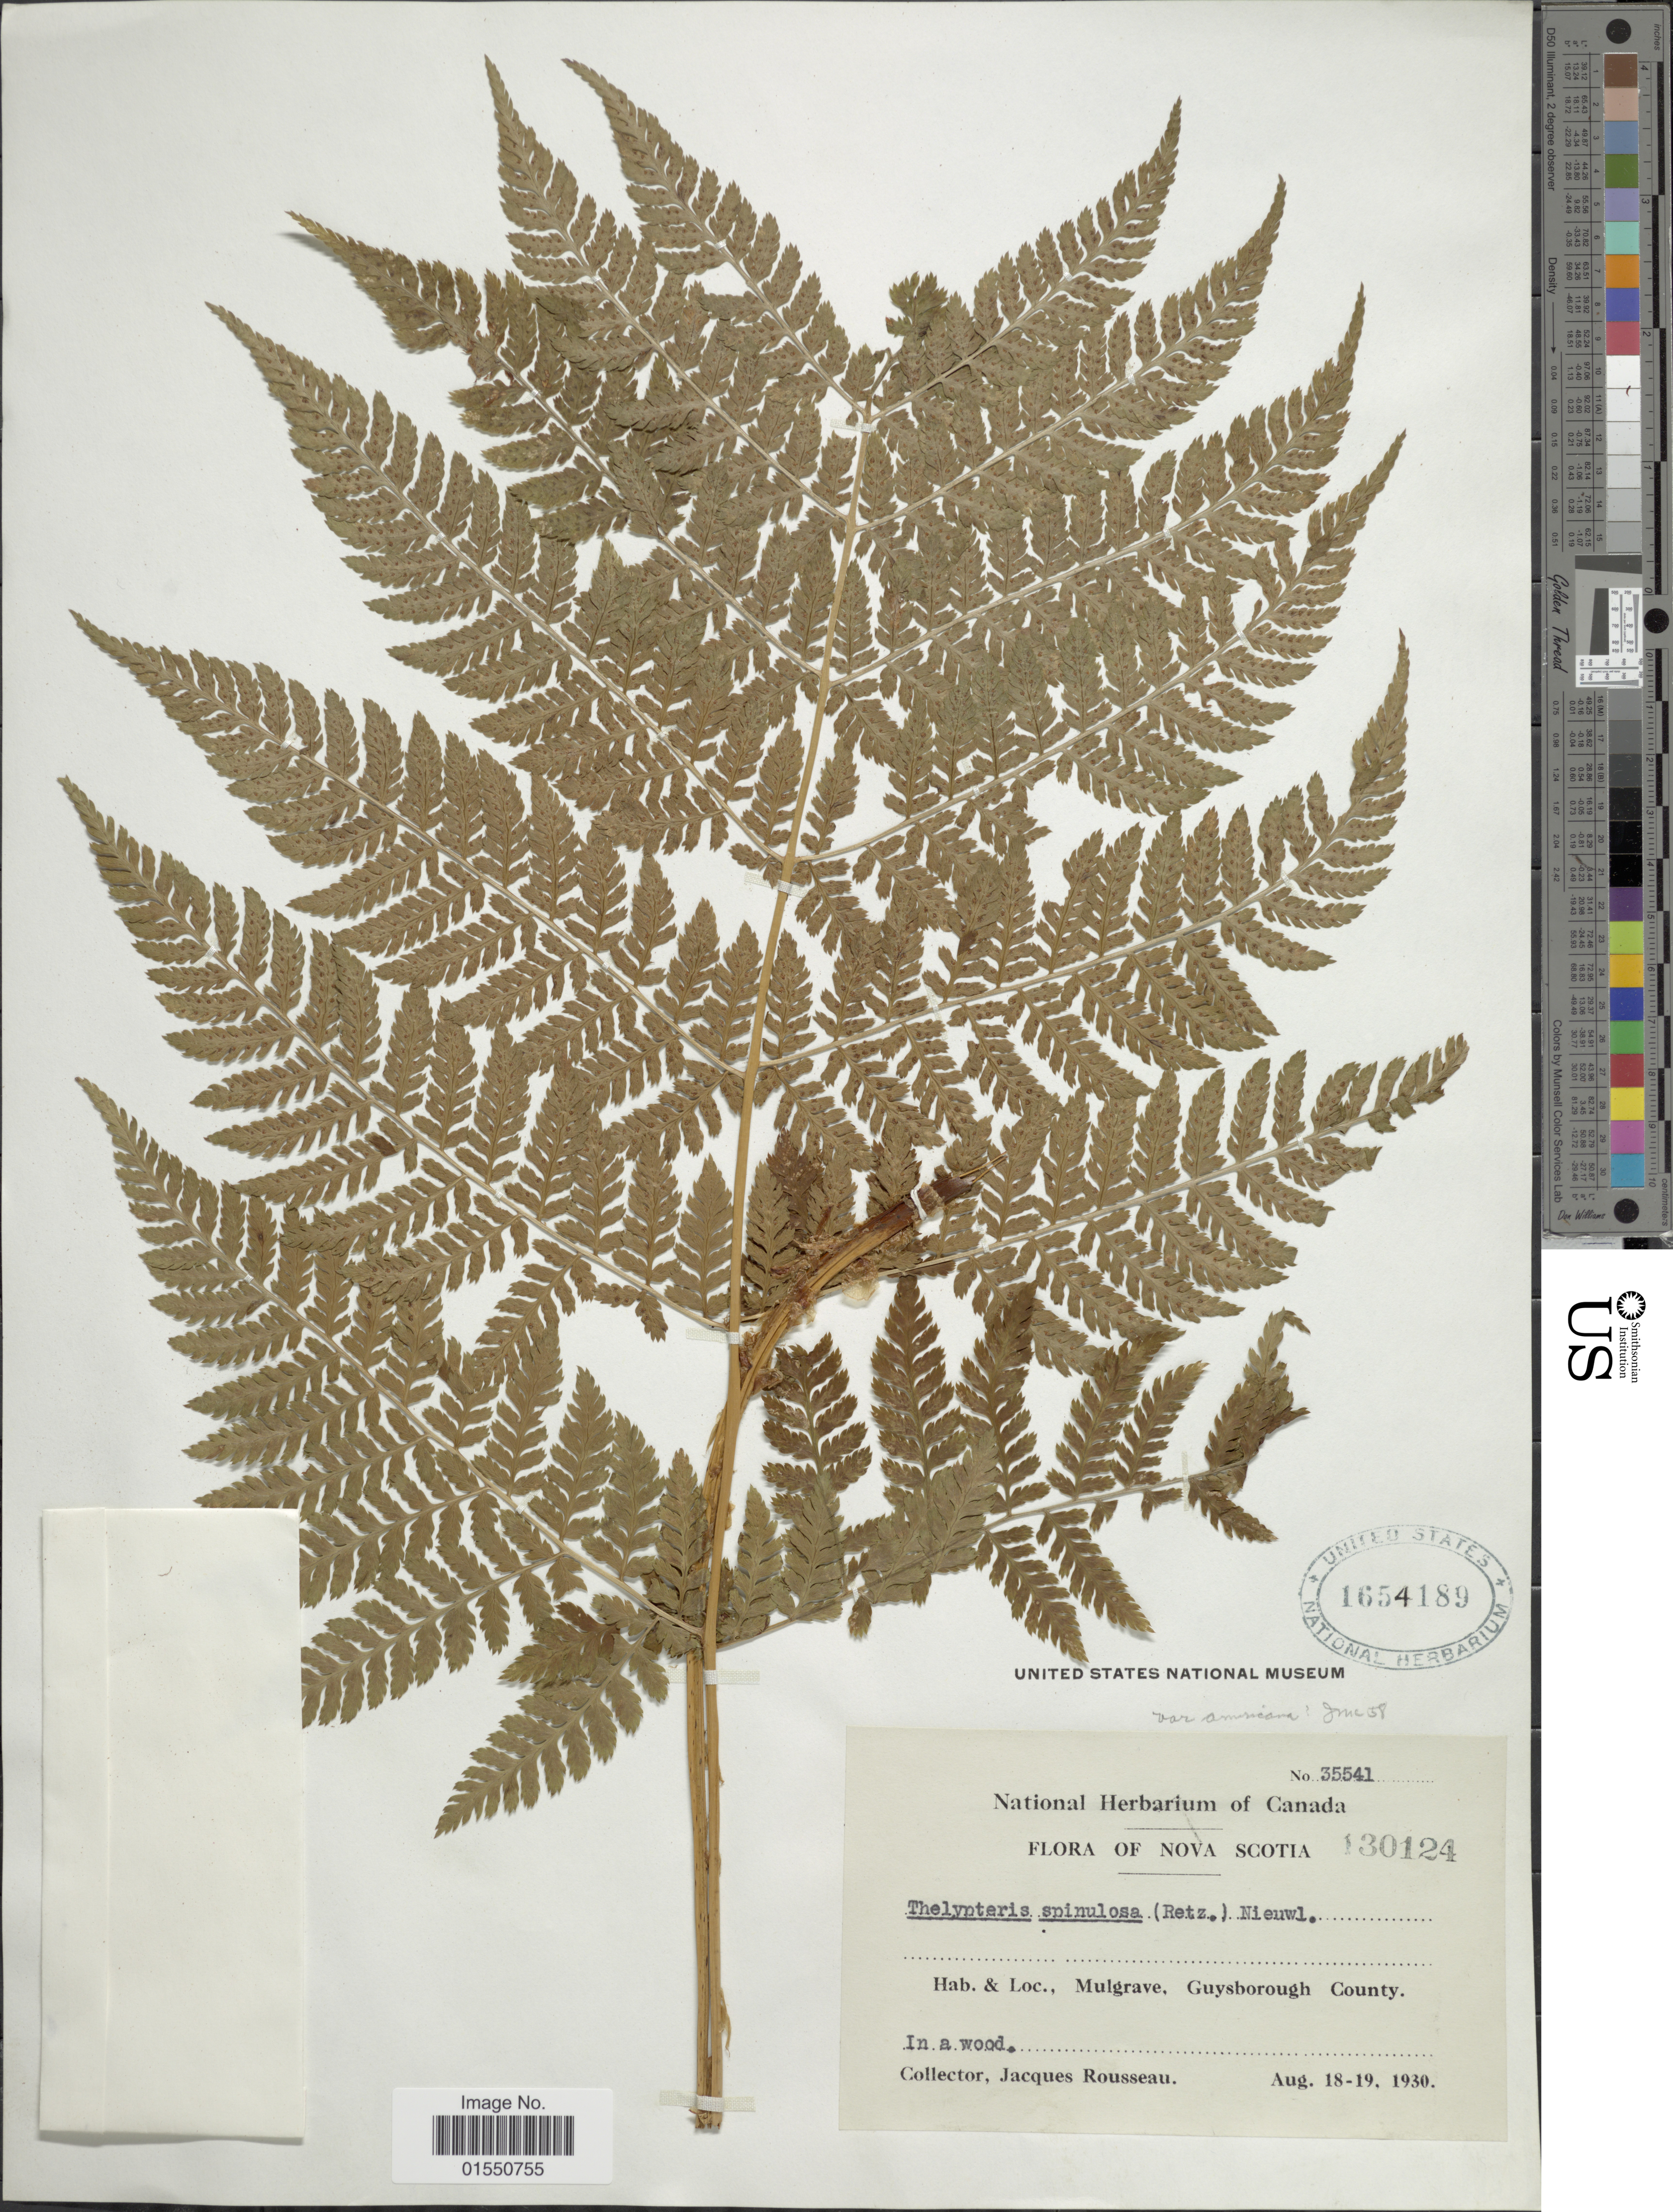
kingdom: Plantae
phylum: Tracheophyta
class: Polypodiopsida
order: Polypodiales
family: Dryopteridaceae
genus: Dryopteris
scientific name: Dryopteris expansa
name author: (C. Presl) Fraser-Jenk. & Jermy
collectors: J. Rousseau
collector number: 35541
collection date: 1930-08-18/1930-08-19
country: Canada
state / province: Nova Scotia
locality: Mulgrave, Guysborough County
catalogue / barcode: US 1654189